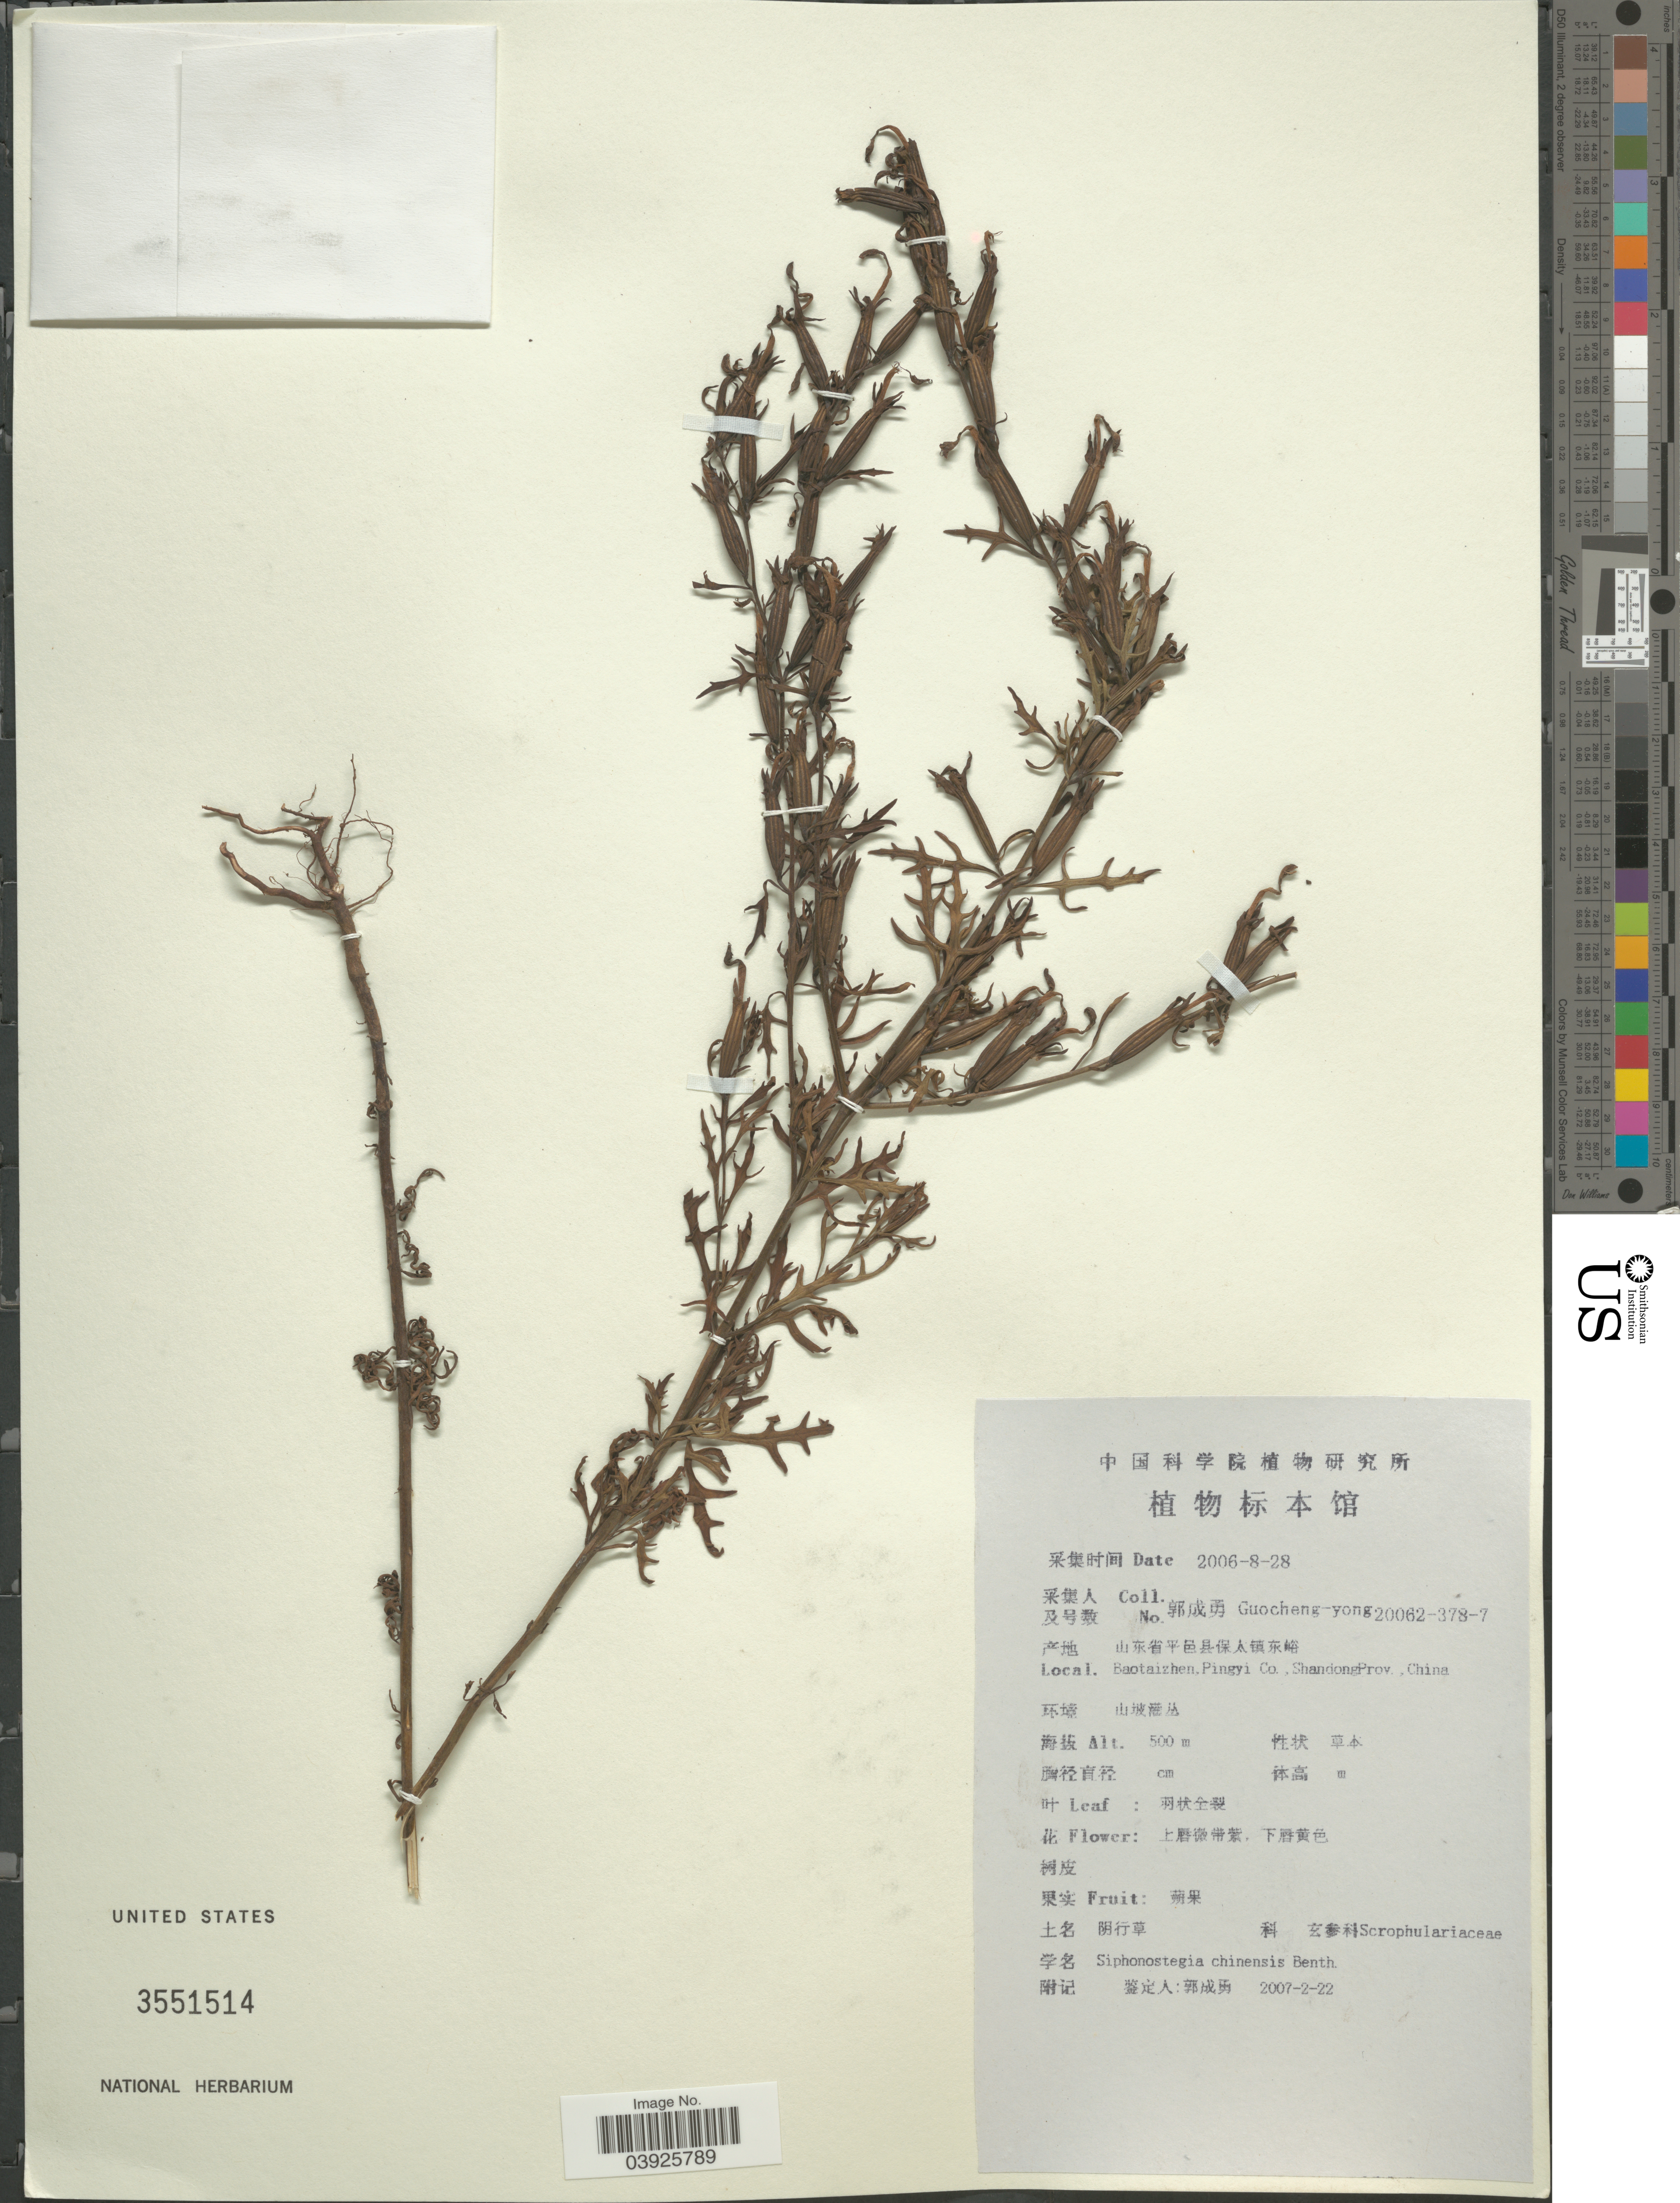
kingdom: Plantae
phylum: Tracheophyta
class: Magnoliopsida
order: Lamiales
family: Orobanchaceae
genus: Siphonostegia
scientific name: Siphonostegia chinensis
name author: Benth.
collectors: Guo cheng-yong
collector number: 20062-378-7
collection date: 2006-08-28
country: China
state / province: Shandong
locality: Baotaizhen, Pingyi Co.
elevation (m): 500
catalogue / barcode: US 3551514